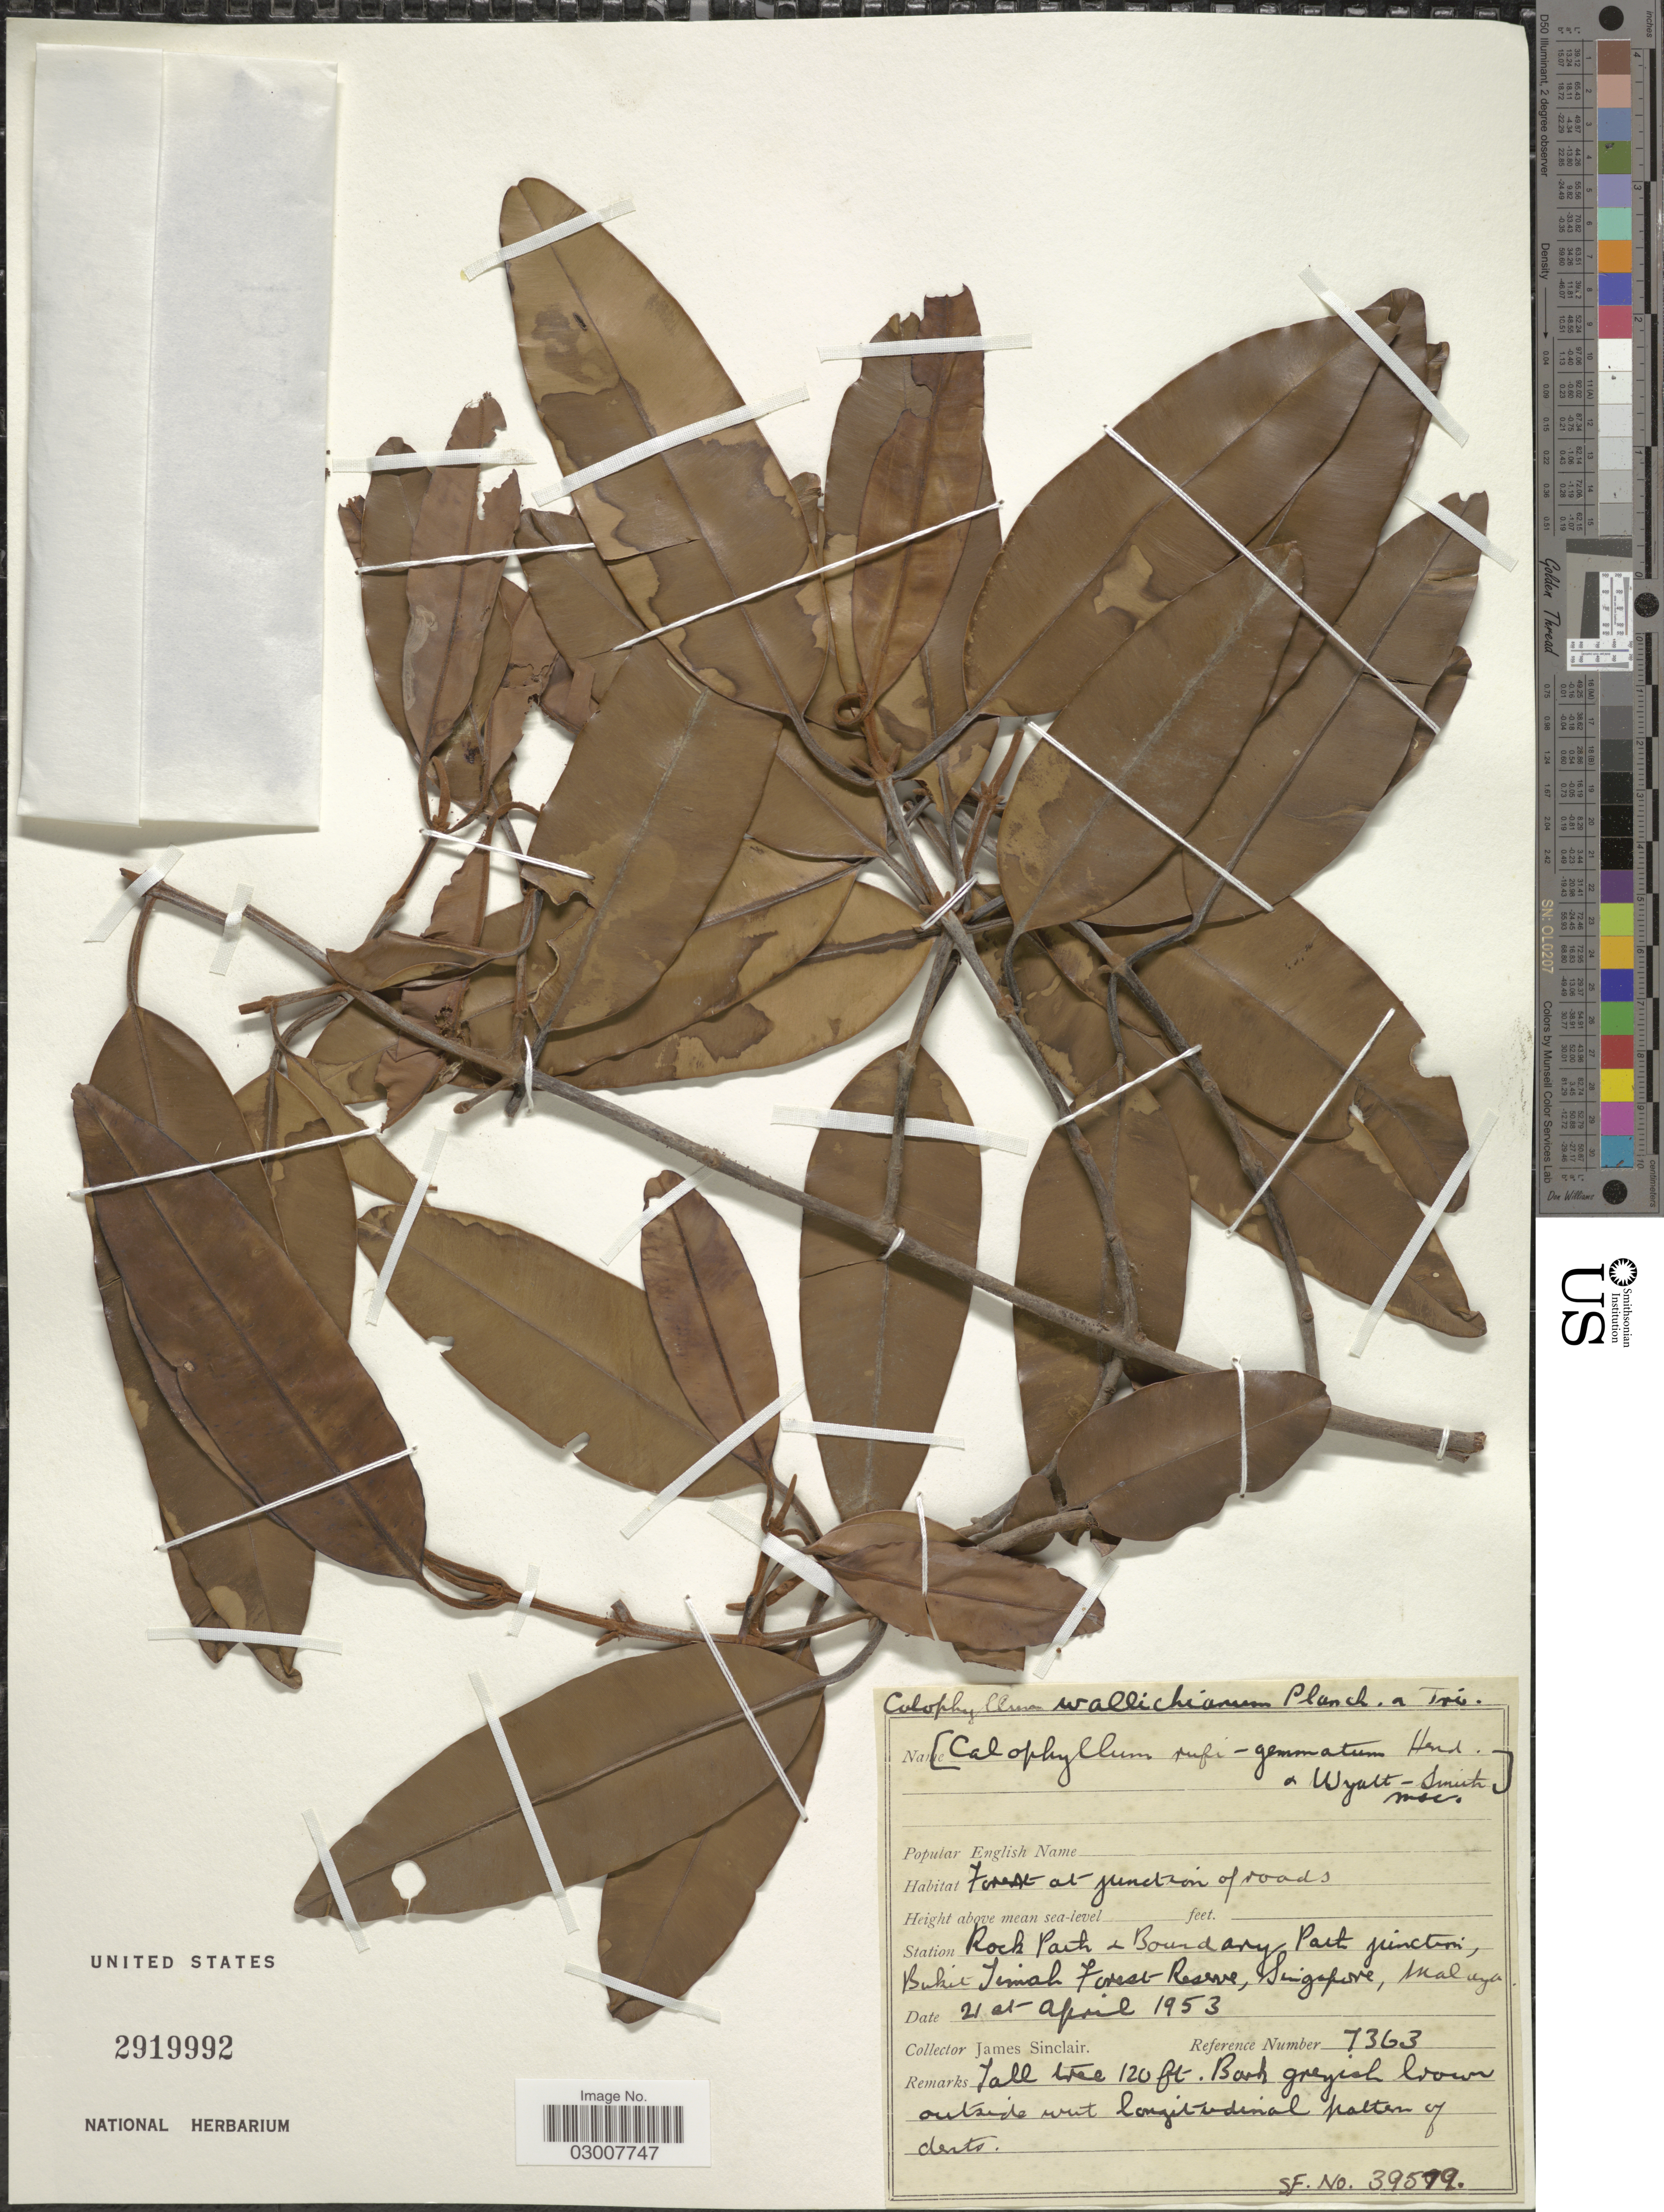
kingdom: Plantae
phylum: Tracheophyta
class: Magnoliopsida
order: Malpighiales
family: Calophyllaceae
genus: Calophyllum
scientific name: Calophyllum wallichianum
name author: Planch. & Triana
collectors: J. Sinclair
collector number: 7363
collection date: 1953-04-21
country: Singapore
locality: Station Rock Path & Boundary Path junction, Bukit Jemiah Forest Reserve, Malaya.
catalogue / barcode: US 2919992